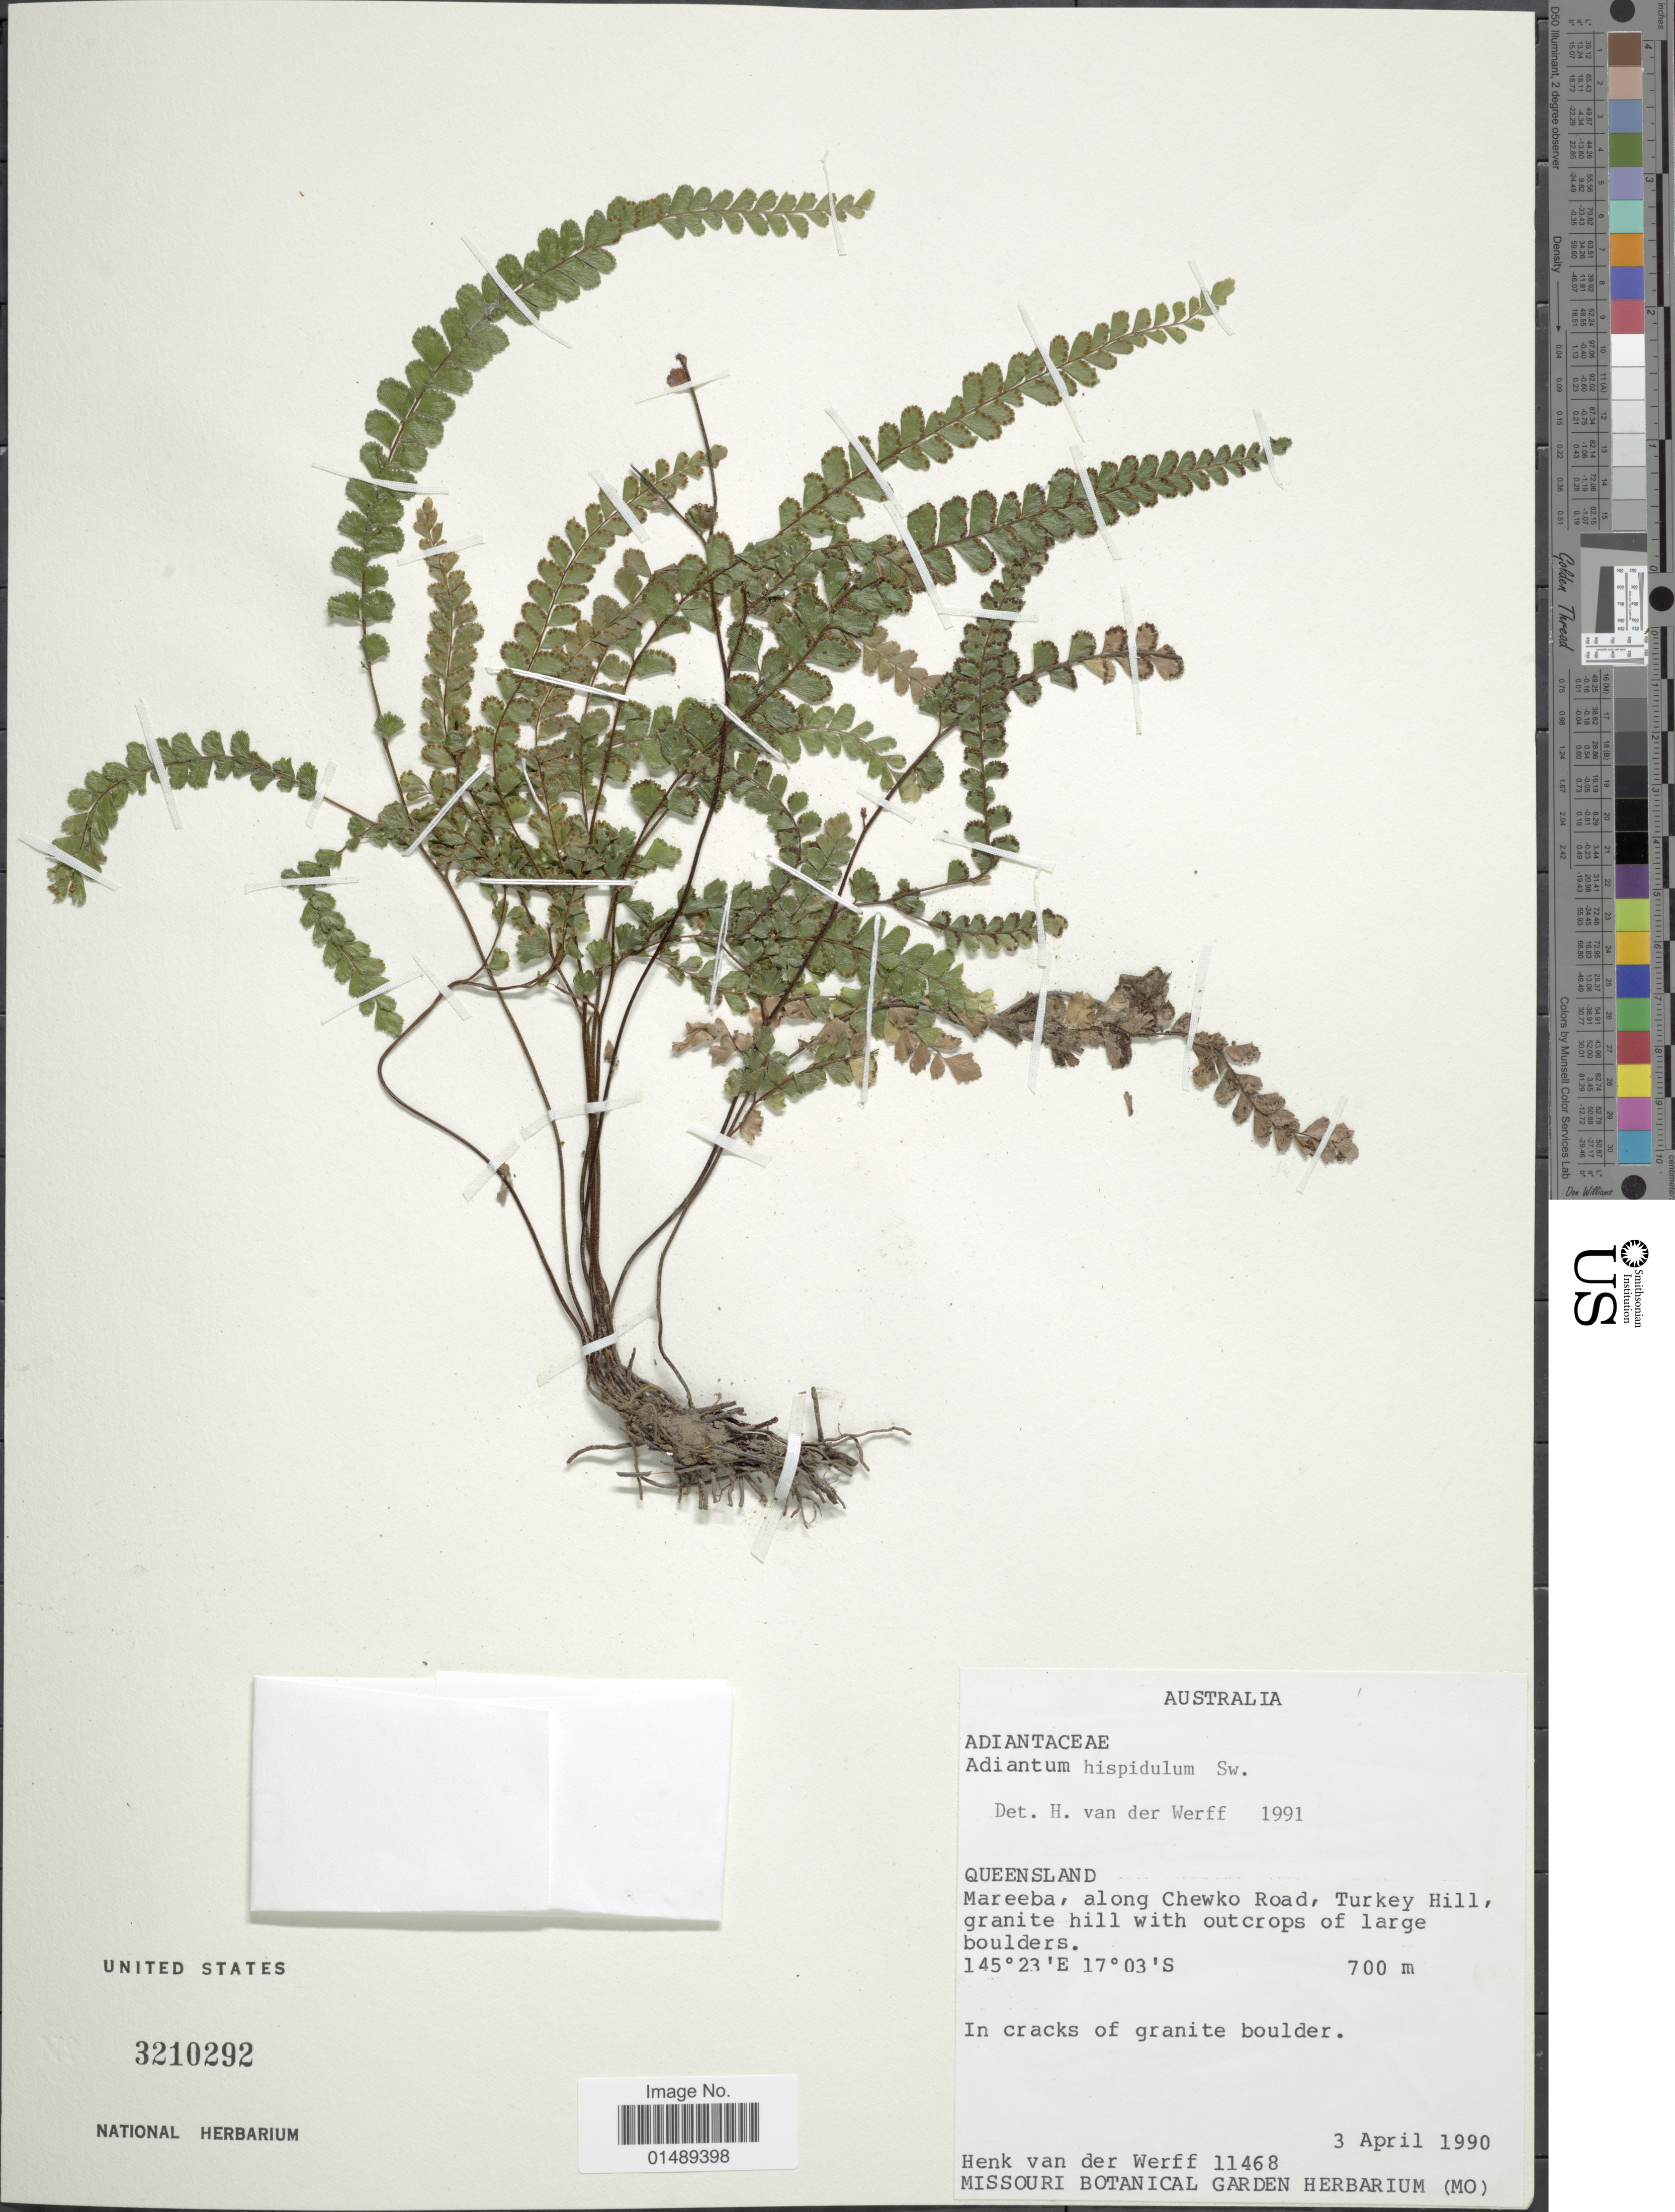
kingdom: Plantae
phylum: Tracheophyta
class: Polypodiopsida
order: Polypodiales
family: Pteridaceae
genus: Adiantum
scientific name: Adiantum hispidulum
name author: Sw.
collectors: H. van der Werff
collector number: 11468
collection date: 1990-04-03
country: Australia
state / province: Queensland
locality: Mareeba, along Chewko Road, Turkey Hill, granite hill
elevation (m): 700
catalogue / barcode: US 3210292